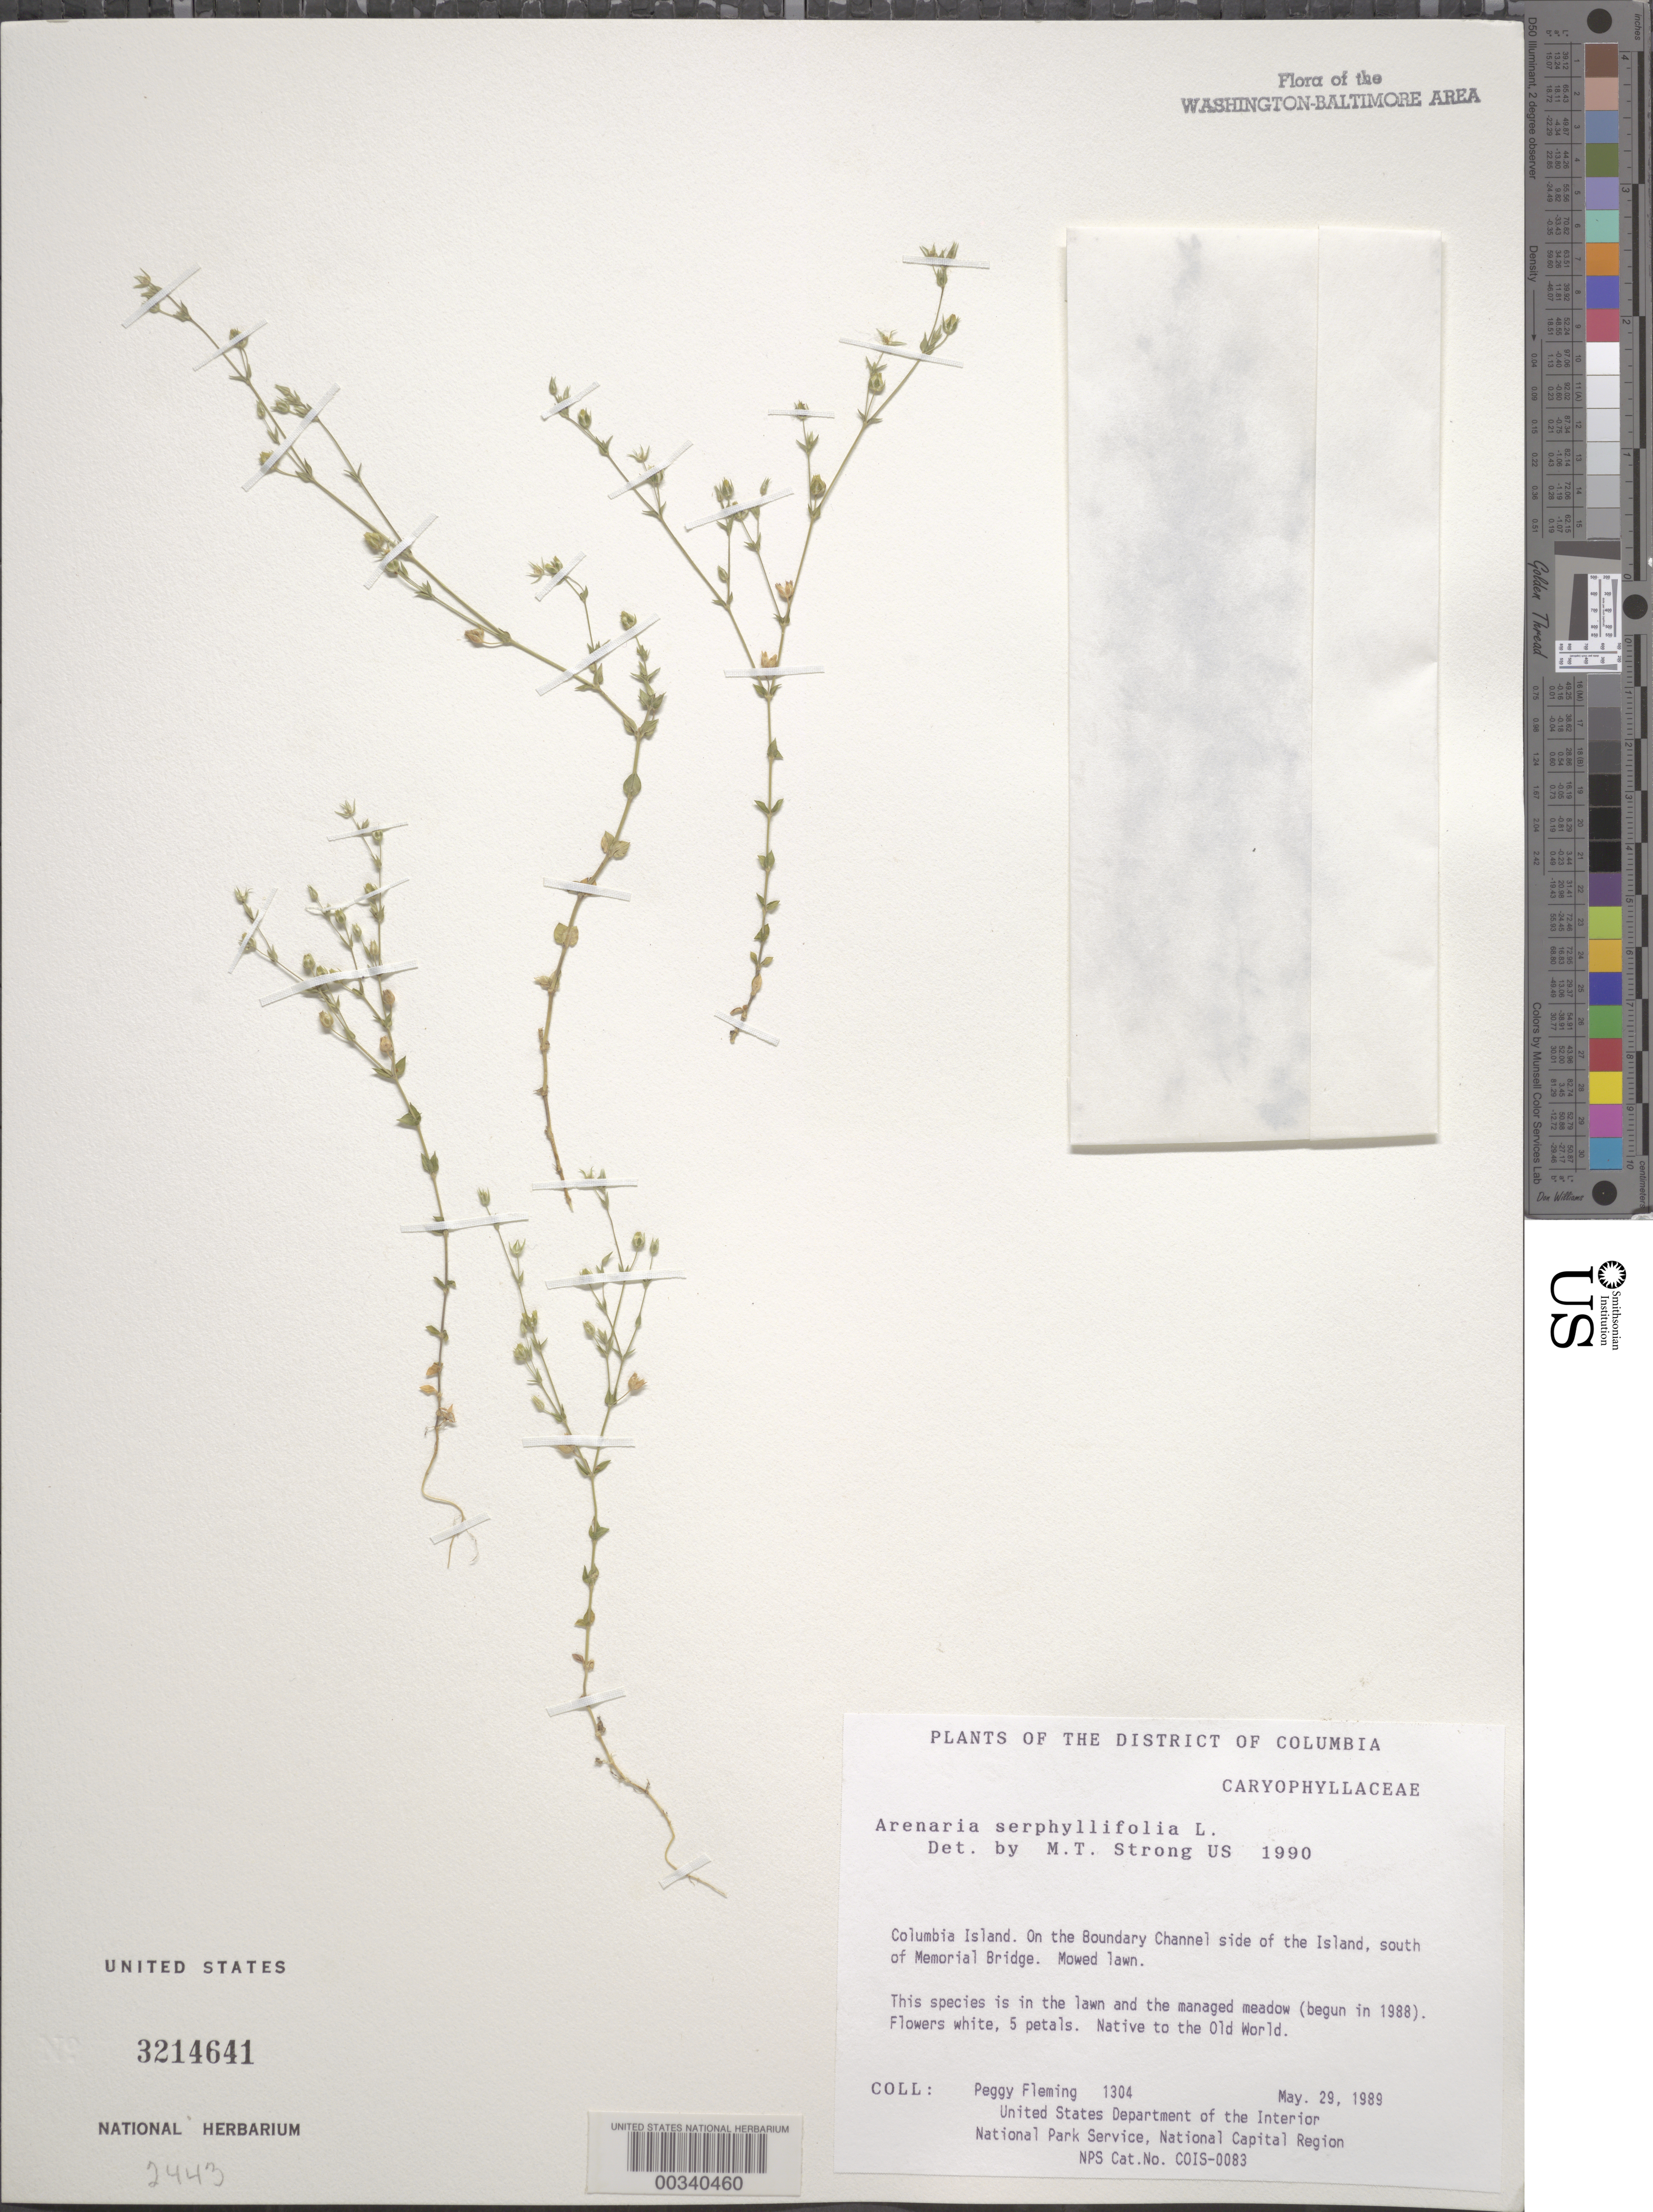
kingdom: Plantae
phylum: Tracheophyta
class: Magnoliopsida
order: Caryophyllales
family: Caryophyllaceae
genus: Arenaria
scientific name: Arenaria serpyllifolia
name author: L.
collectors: P. Fleming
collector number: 1304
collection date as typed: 29 May 1989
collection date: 1989-05-29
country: United States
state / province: District of Columbia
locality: Columbia Island, on Boundary Channel side of Island, S of Memorial Bridge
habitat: Mowed lawn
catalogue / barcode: US 3214641